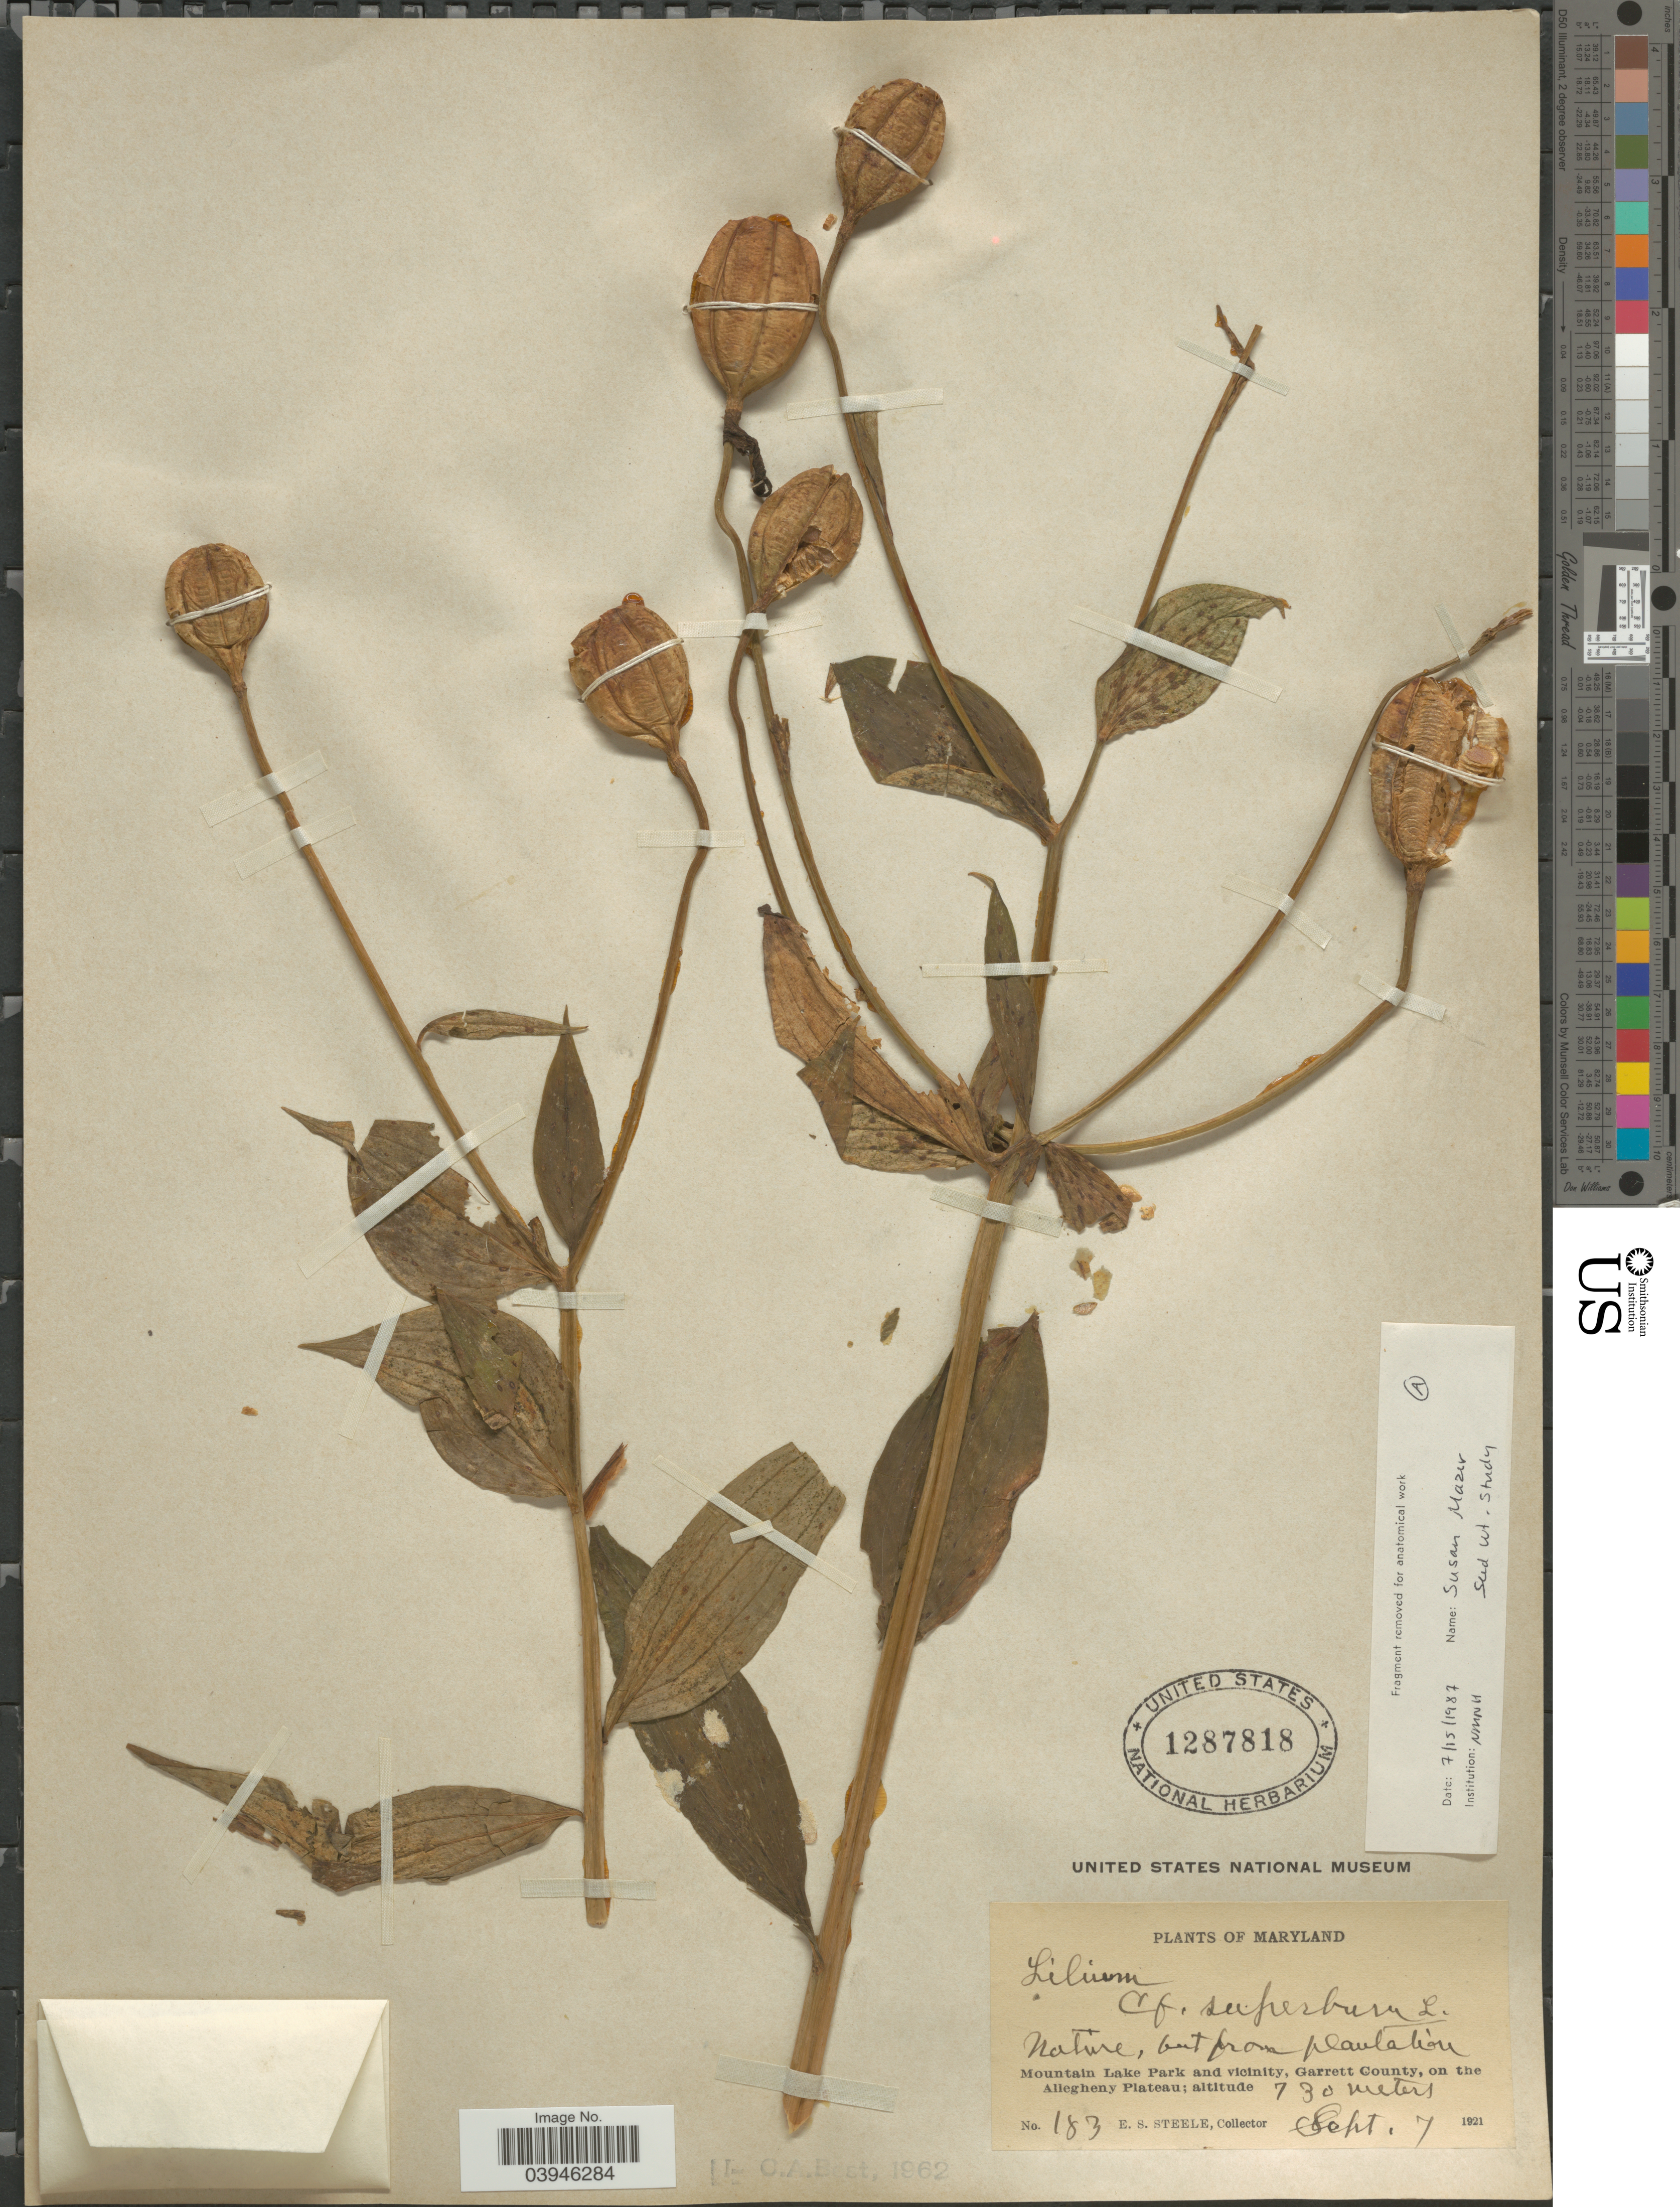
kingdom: Plantae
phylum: Tracheophyta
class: Liliopsida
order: Liliales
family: Liliaceae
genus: Lilium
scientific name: Lilium superbum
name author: L.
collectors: E. Steele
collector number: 183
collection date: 1921-09-07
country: United States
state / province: Maryland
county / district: Garrett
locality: Mountain Lake Park and vicinity, Garrett County, on the Allegheny Plateau.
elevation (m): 730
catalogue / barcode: US 1287818